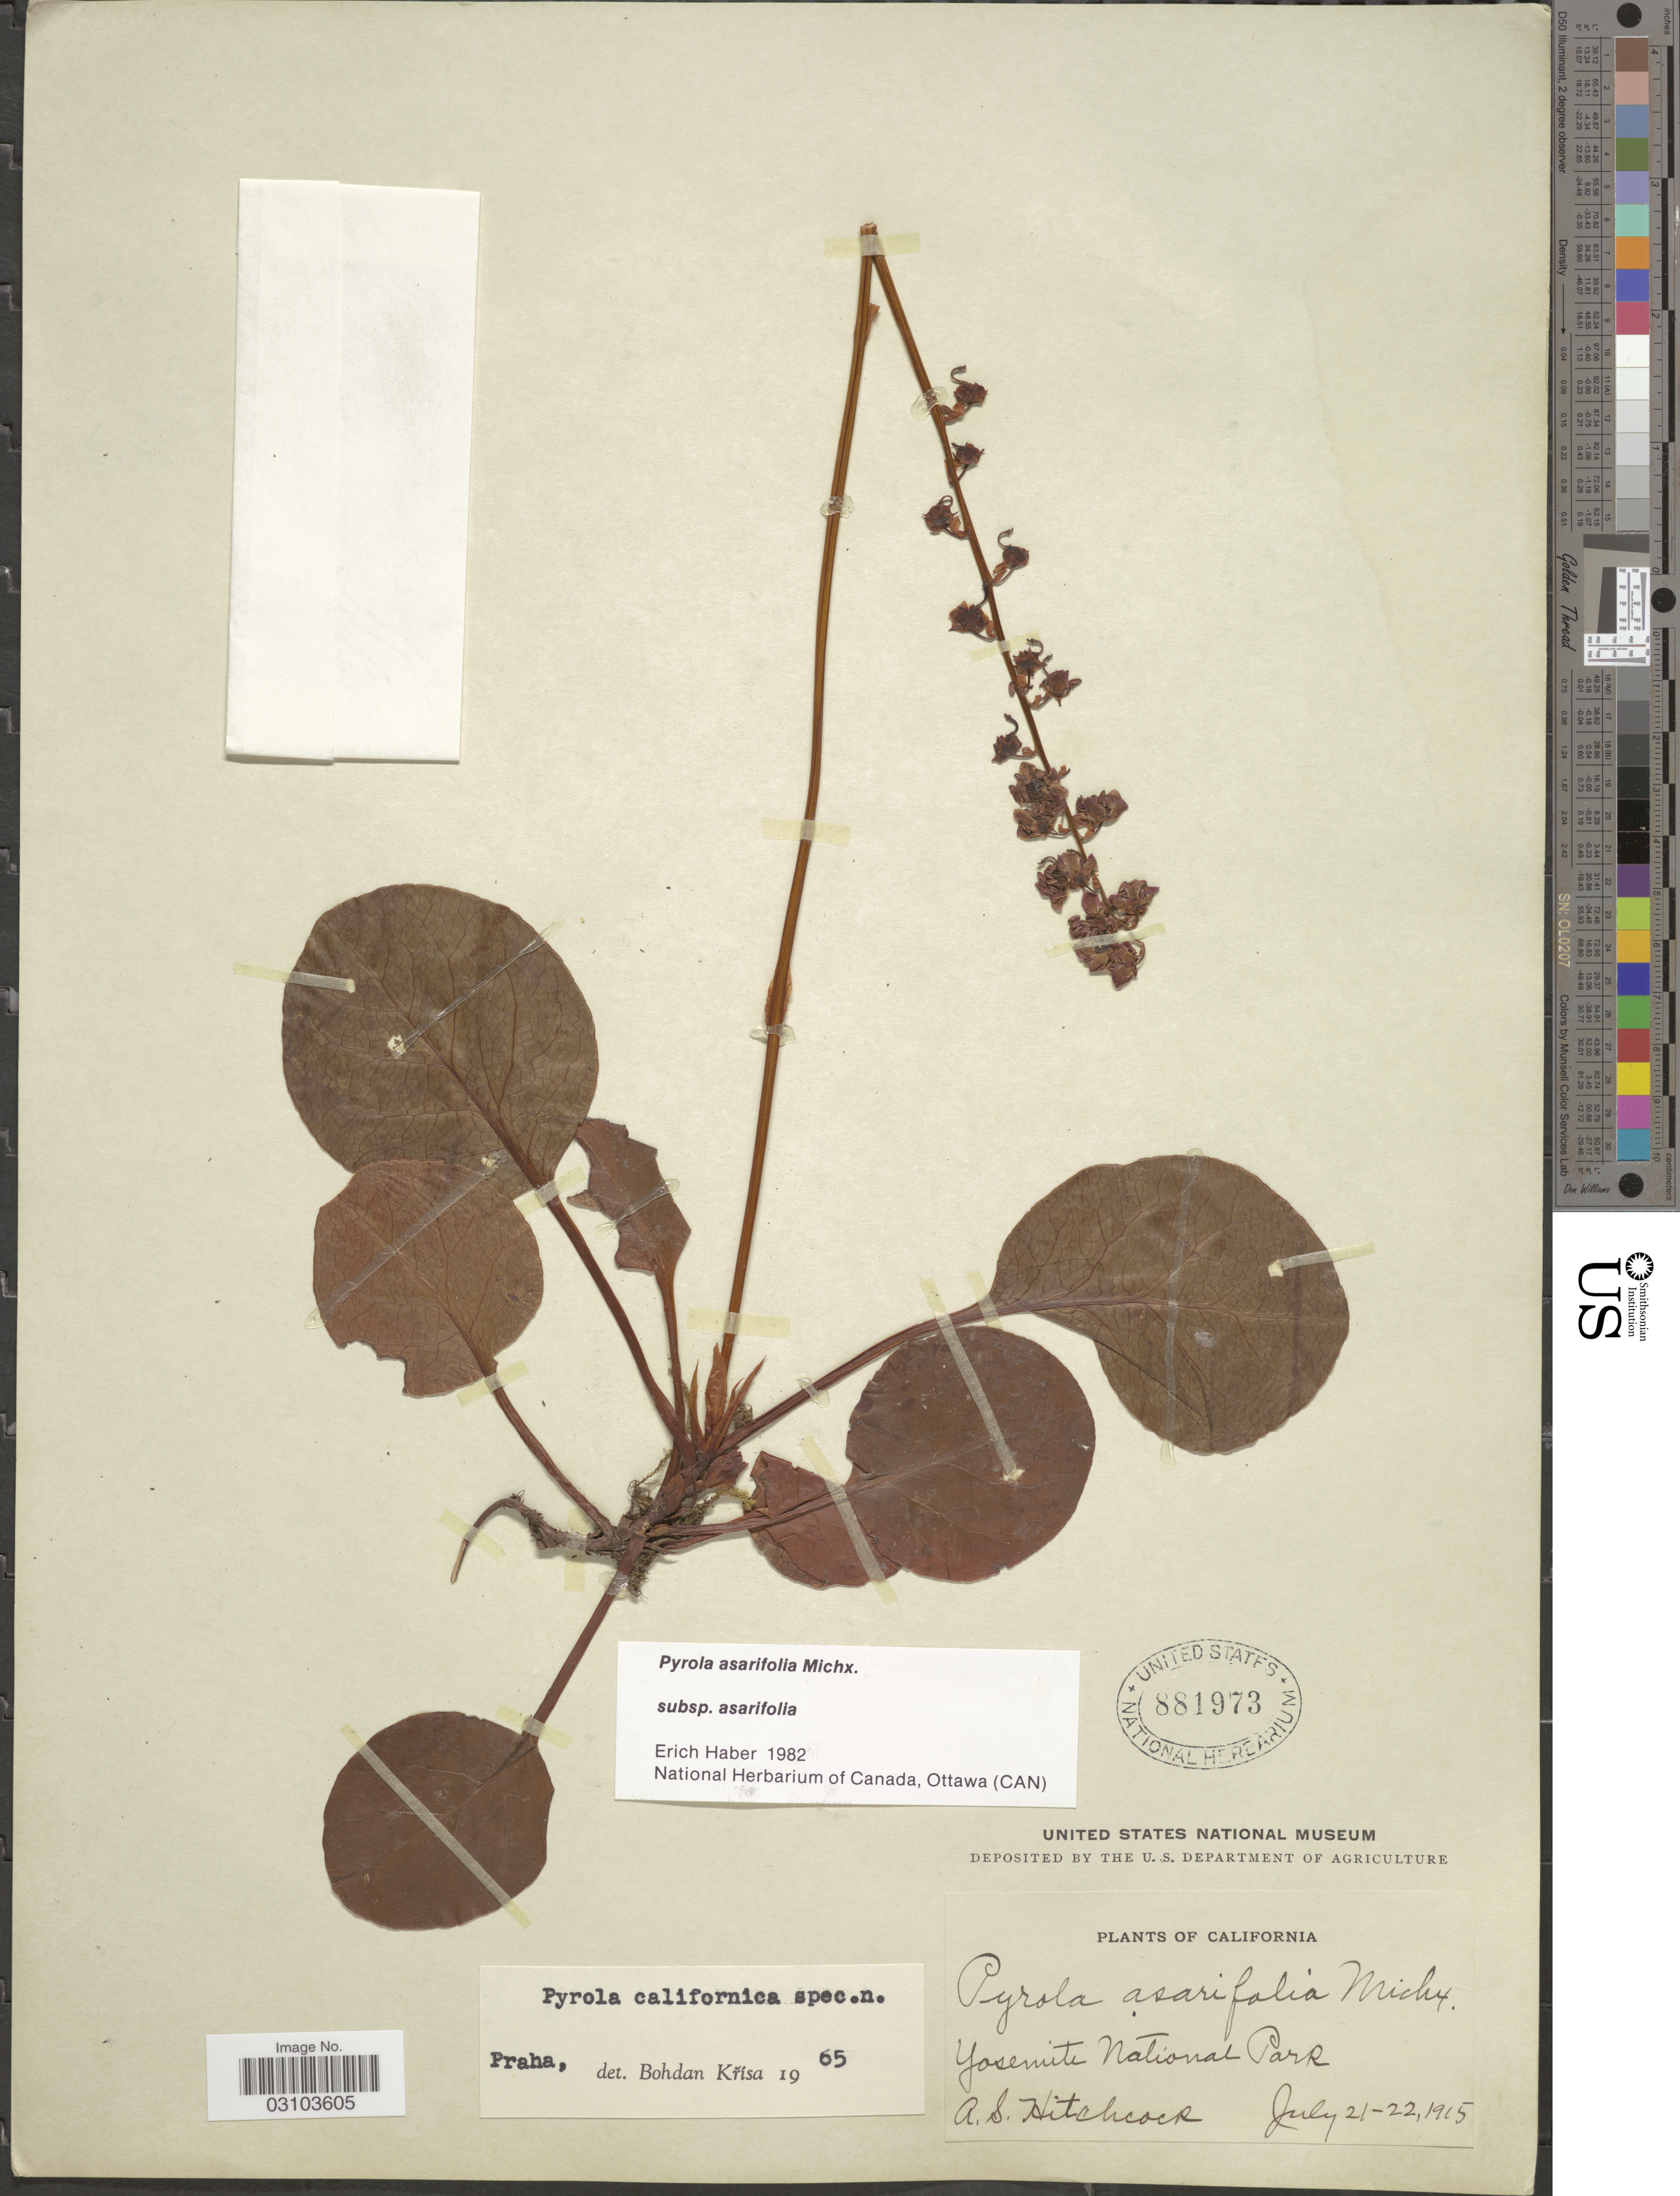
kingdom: Plantae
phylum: Tracheophyta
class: Magnoliopsida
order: Ericales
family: Ericaceae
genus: Pyrola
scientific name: Pyrola asarifolia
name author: Michx.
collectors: A. S. Hitchcock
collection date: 1915-07-21/1915-07-22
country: United States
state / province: California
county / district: Mariposa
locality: Yosemite National Park.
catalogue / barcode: US 881973